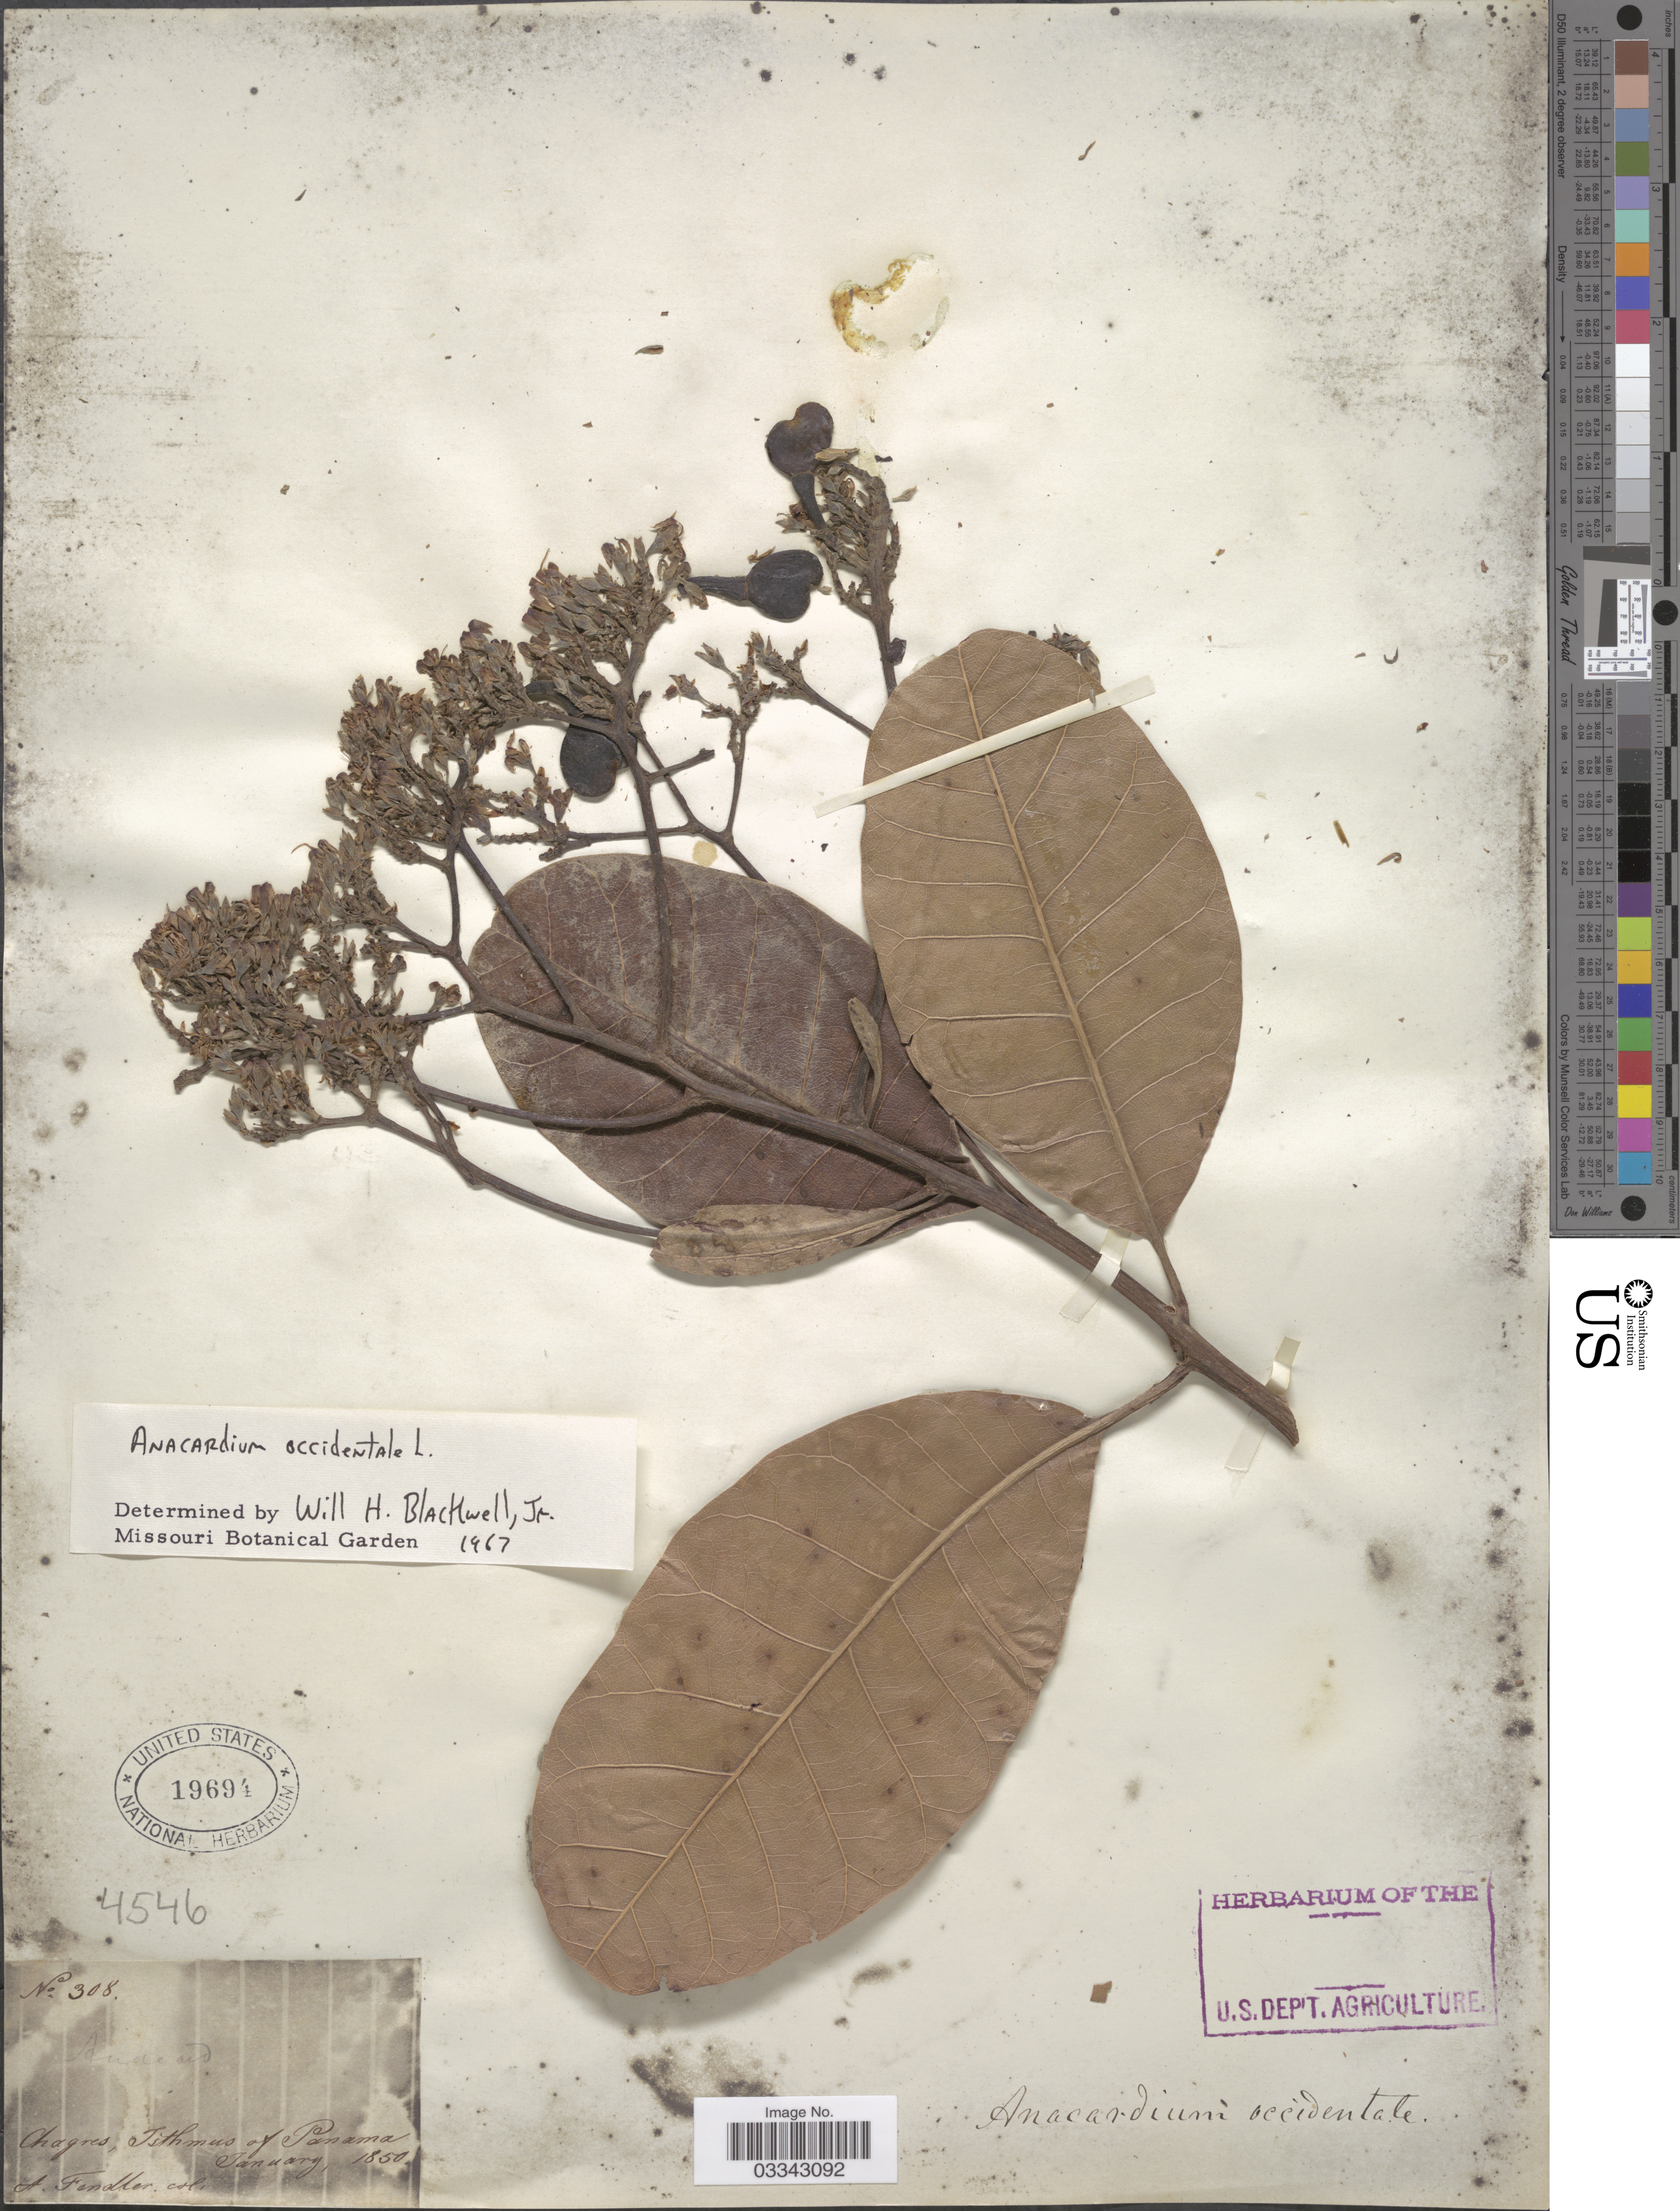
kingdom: Plantae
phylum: Tracheophyta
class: Magnoliopsida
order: Sapindales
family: Anacardiaceae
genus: Anacardium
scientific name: Anacardium occidentale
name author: L.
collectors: A. Fendler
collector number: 308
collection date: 1850-01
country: Panama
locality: Chagres, Isthmus of Panama.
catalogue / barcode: US 19694